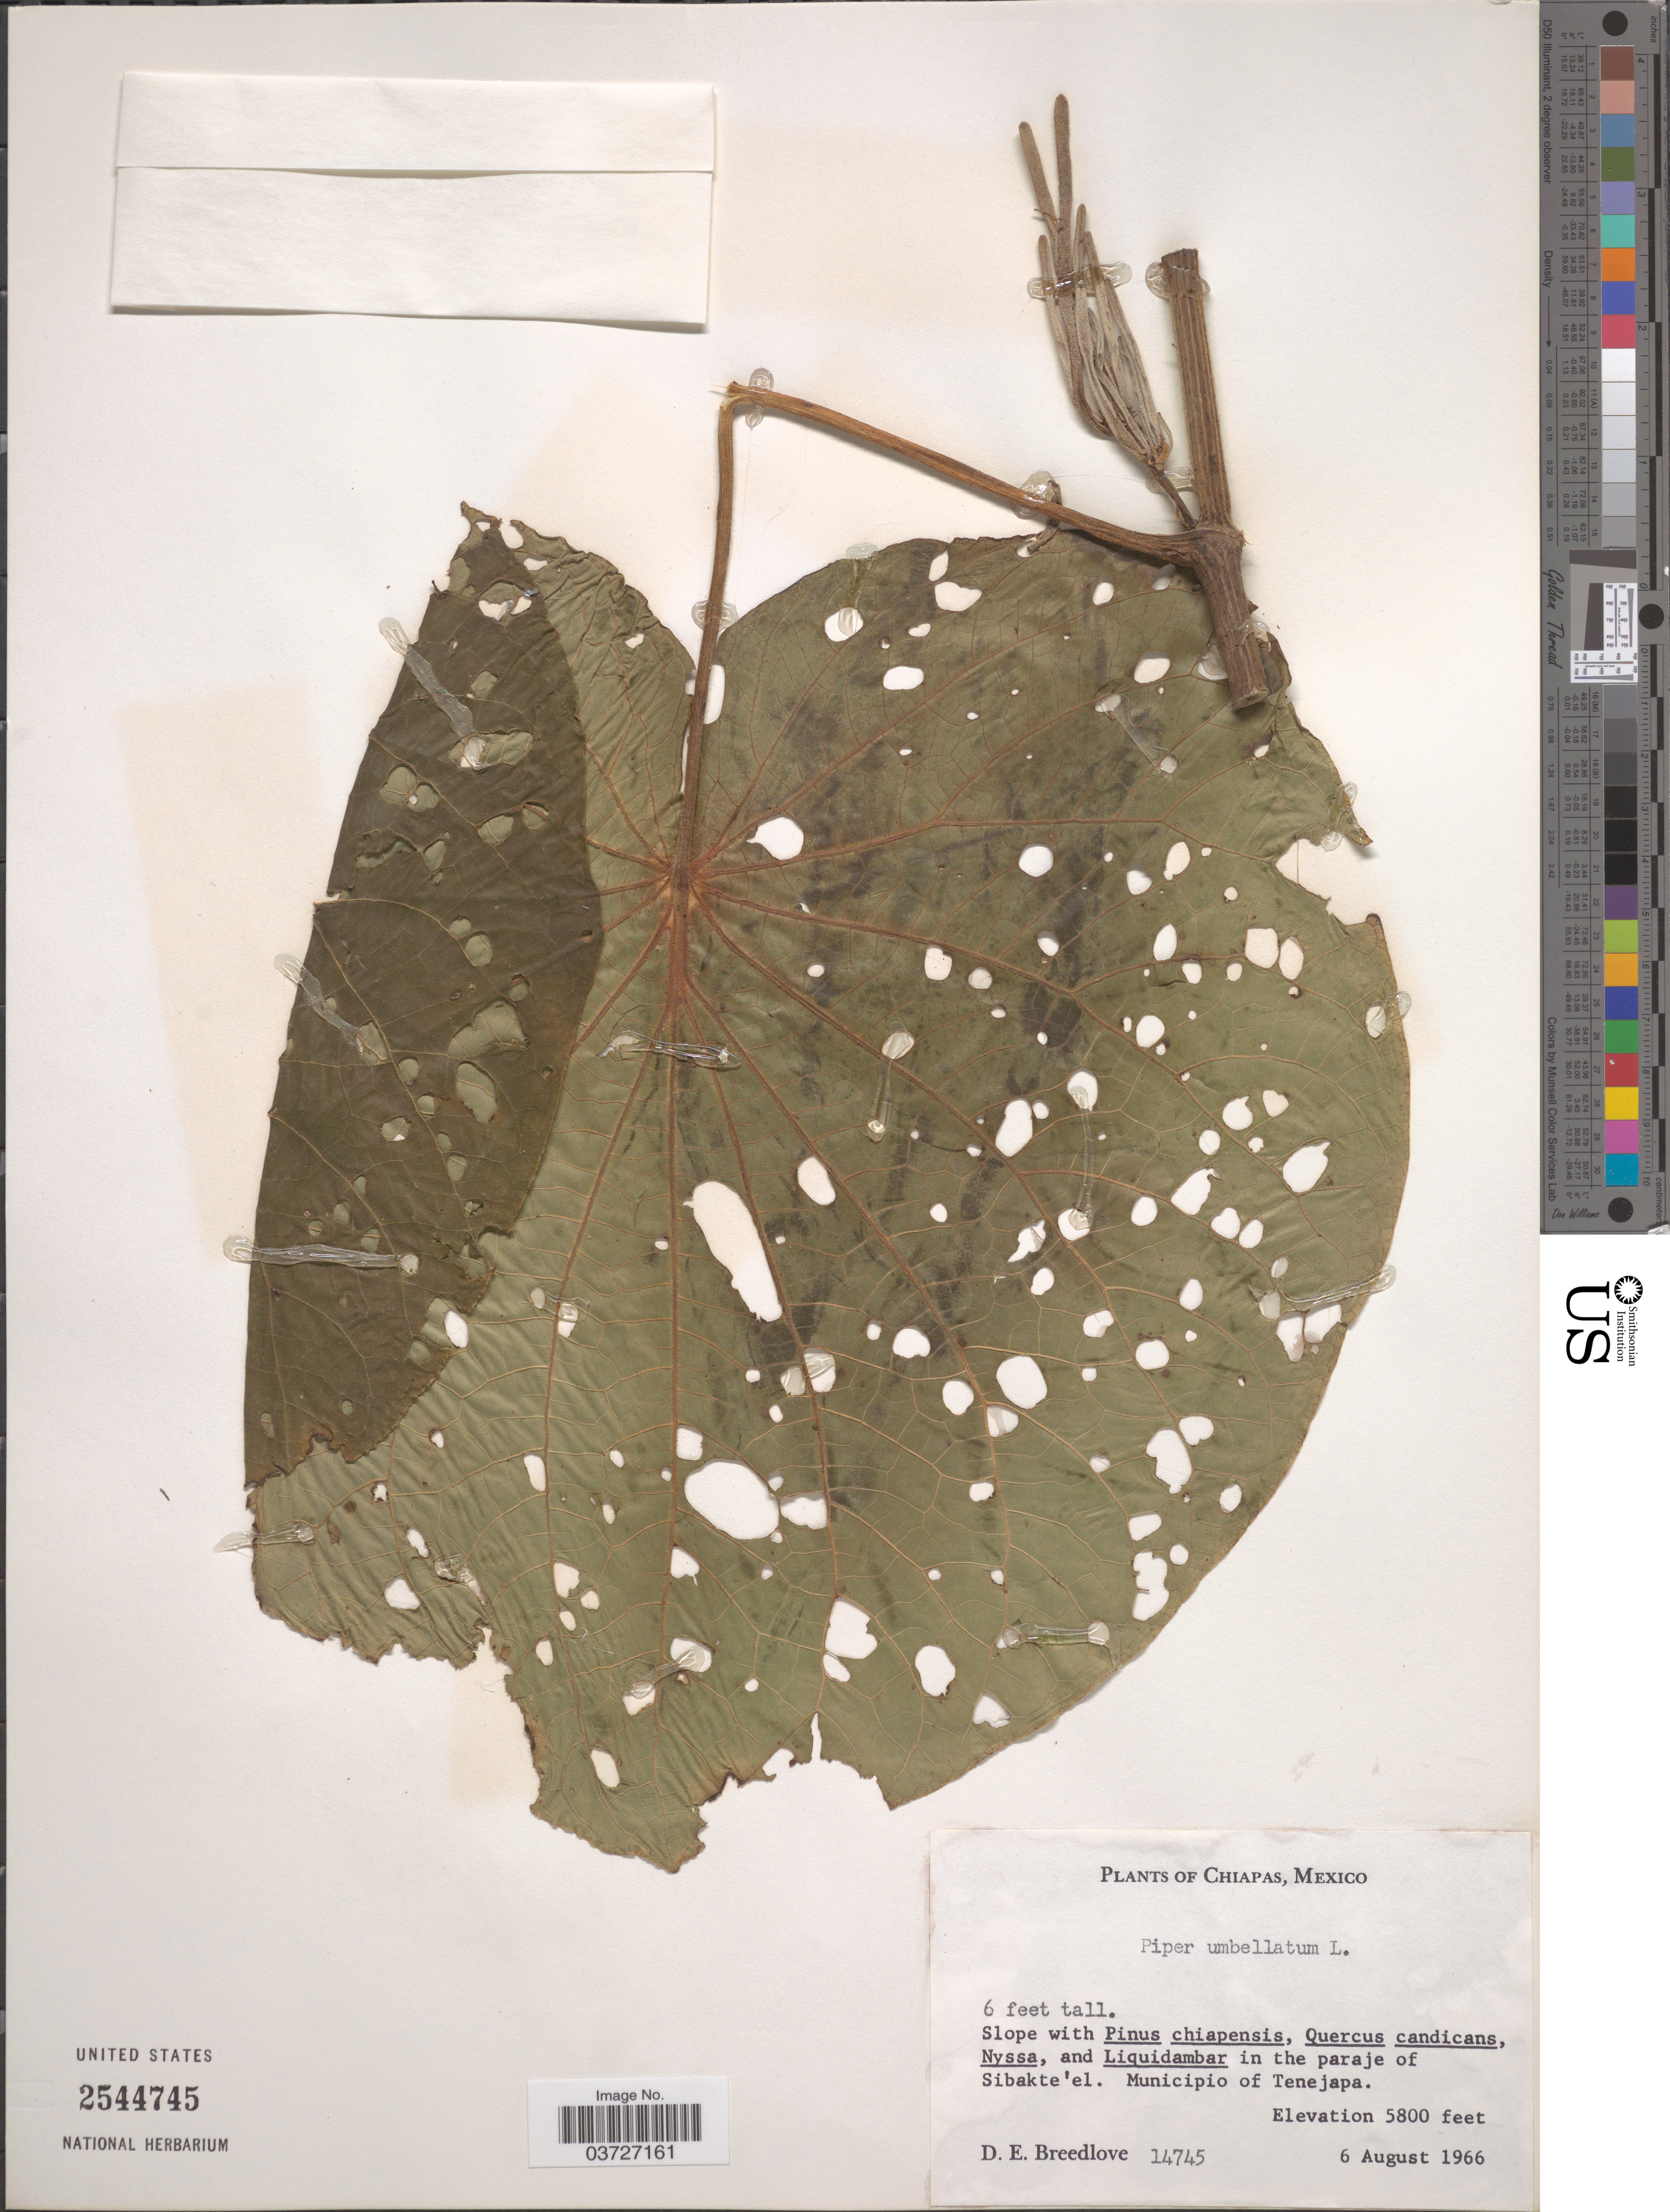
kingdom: Plantae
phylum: Tracheophyta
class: Magnoliopsida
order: Piperales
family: Piperaceae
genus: Piper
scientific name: Piper umbellatum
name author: L.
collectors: D. E. Breedlove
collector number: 14745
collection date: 1966-08-06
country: Mexico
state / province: Chiapas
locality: In the paraje of Sibakte'el. Municipio of Tenejapa.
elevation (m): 1768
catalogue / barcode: US 2544745